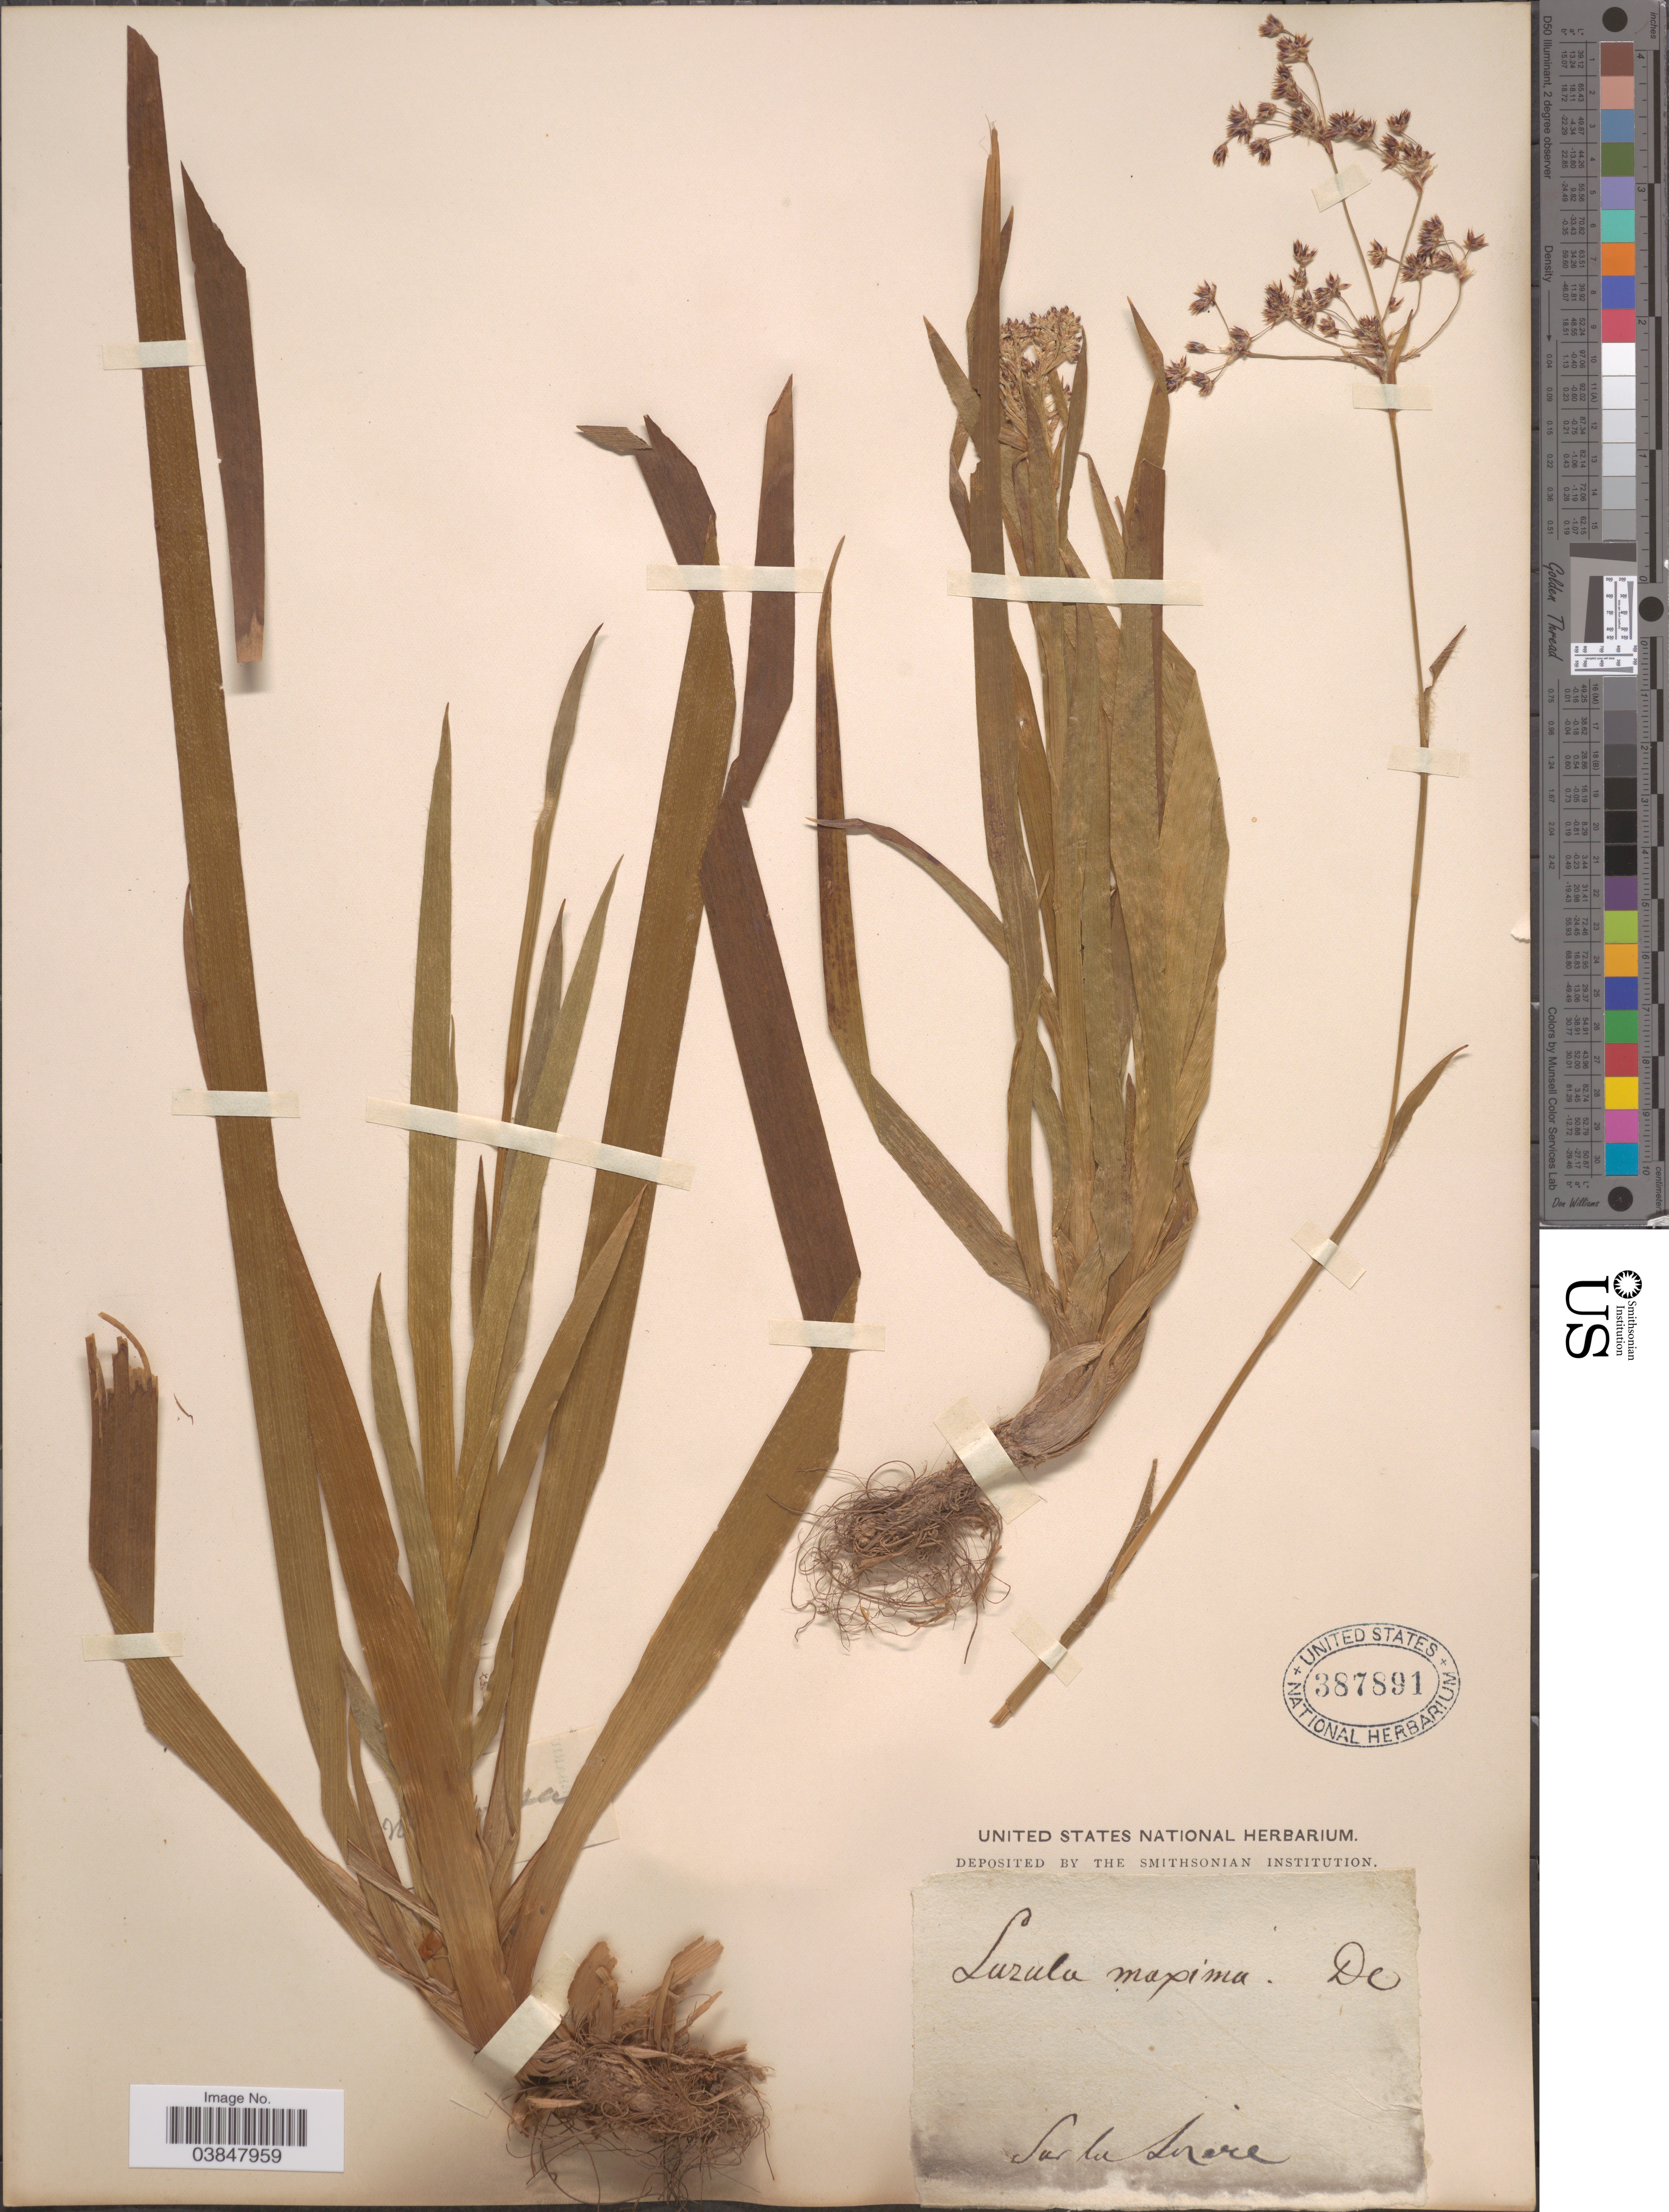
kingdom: Plantae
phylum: Tracheophyta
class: Liliopsida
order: Poales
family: Juncaceae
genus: Luzula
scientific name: Luzula luzuloides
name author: (Lam.) Dandy & Wilmott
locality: Sur lu Lirare. [interpreted]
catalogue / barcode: US 387891